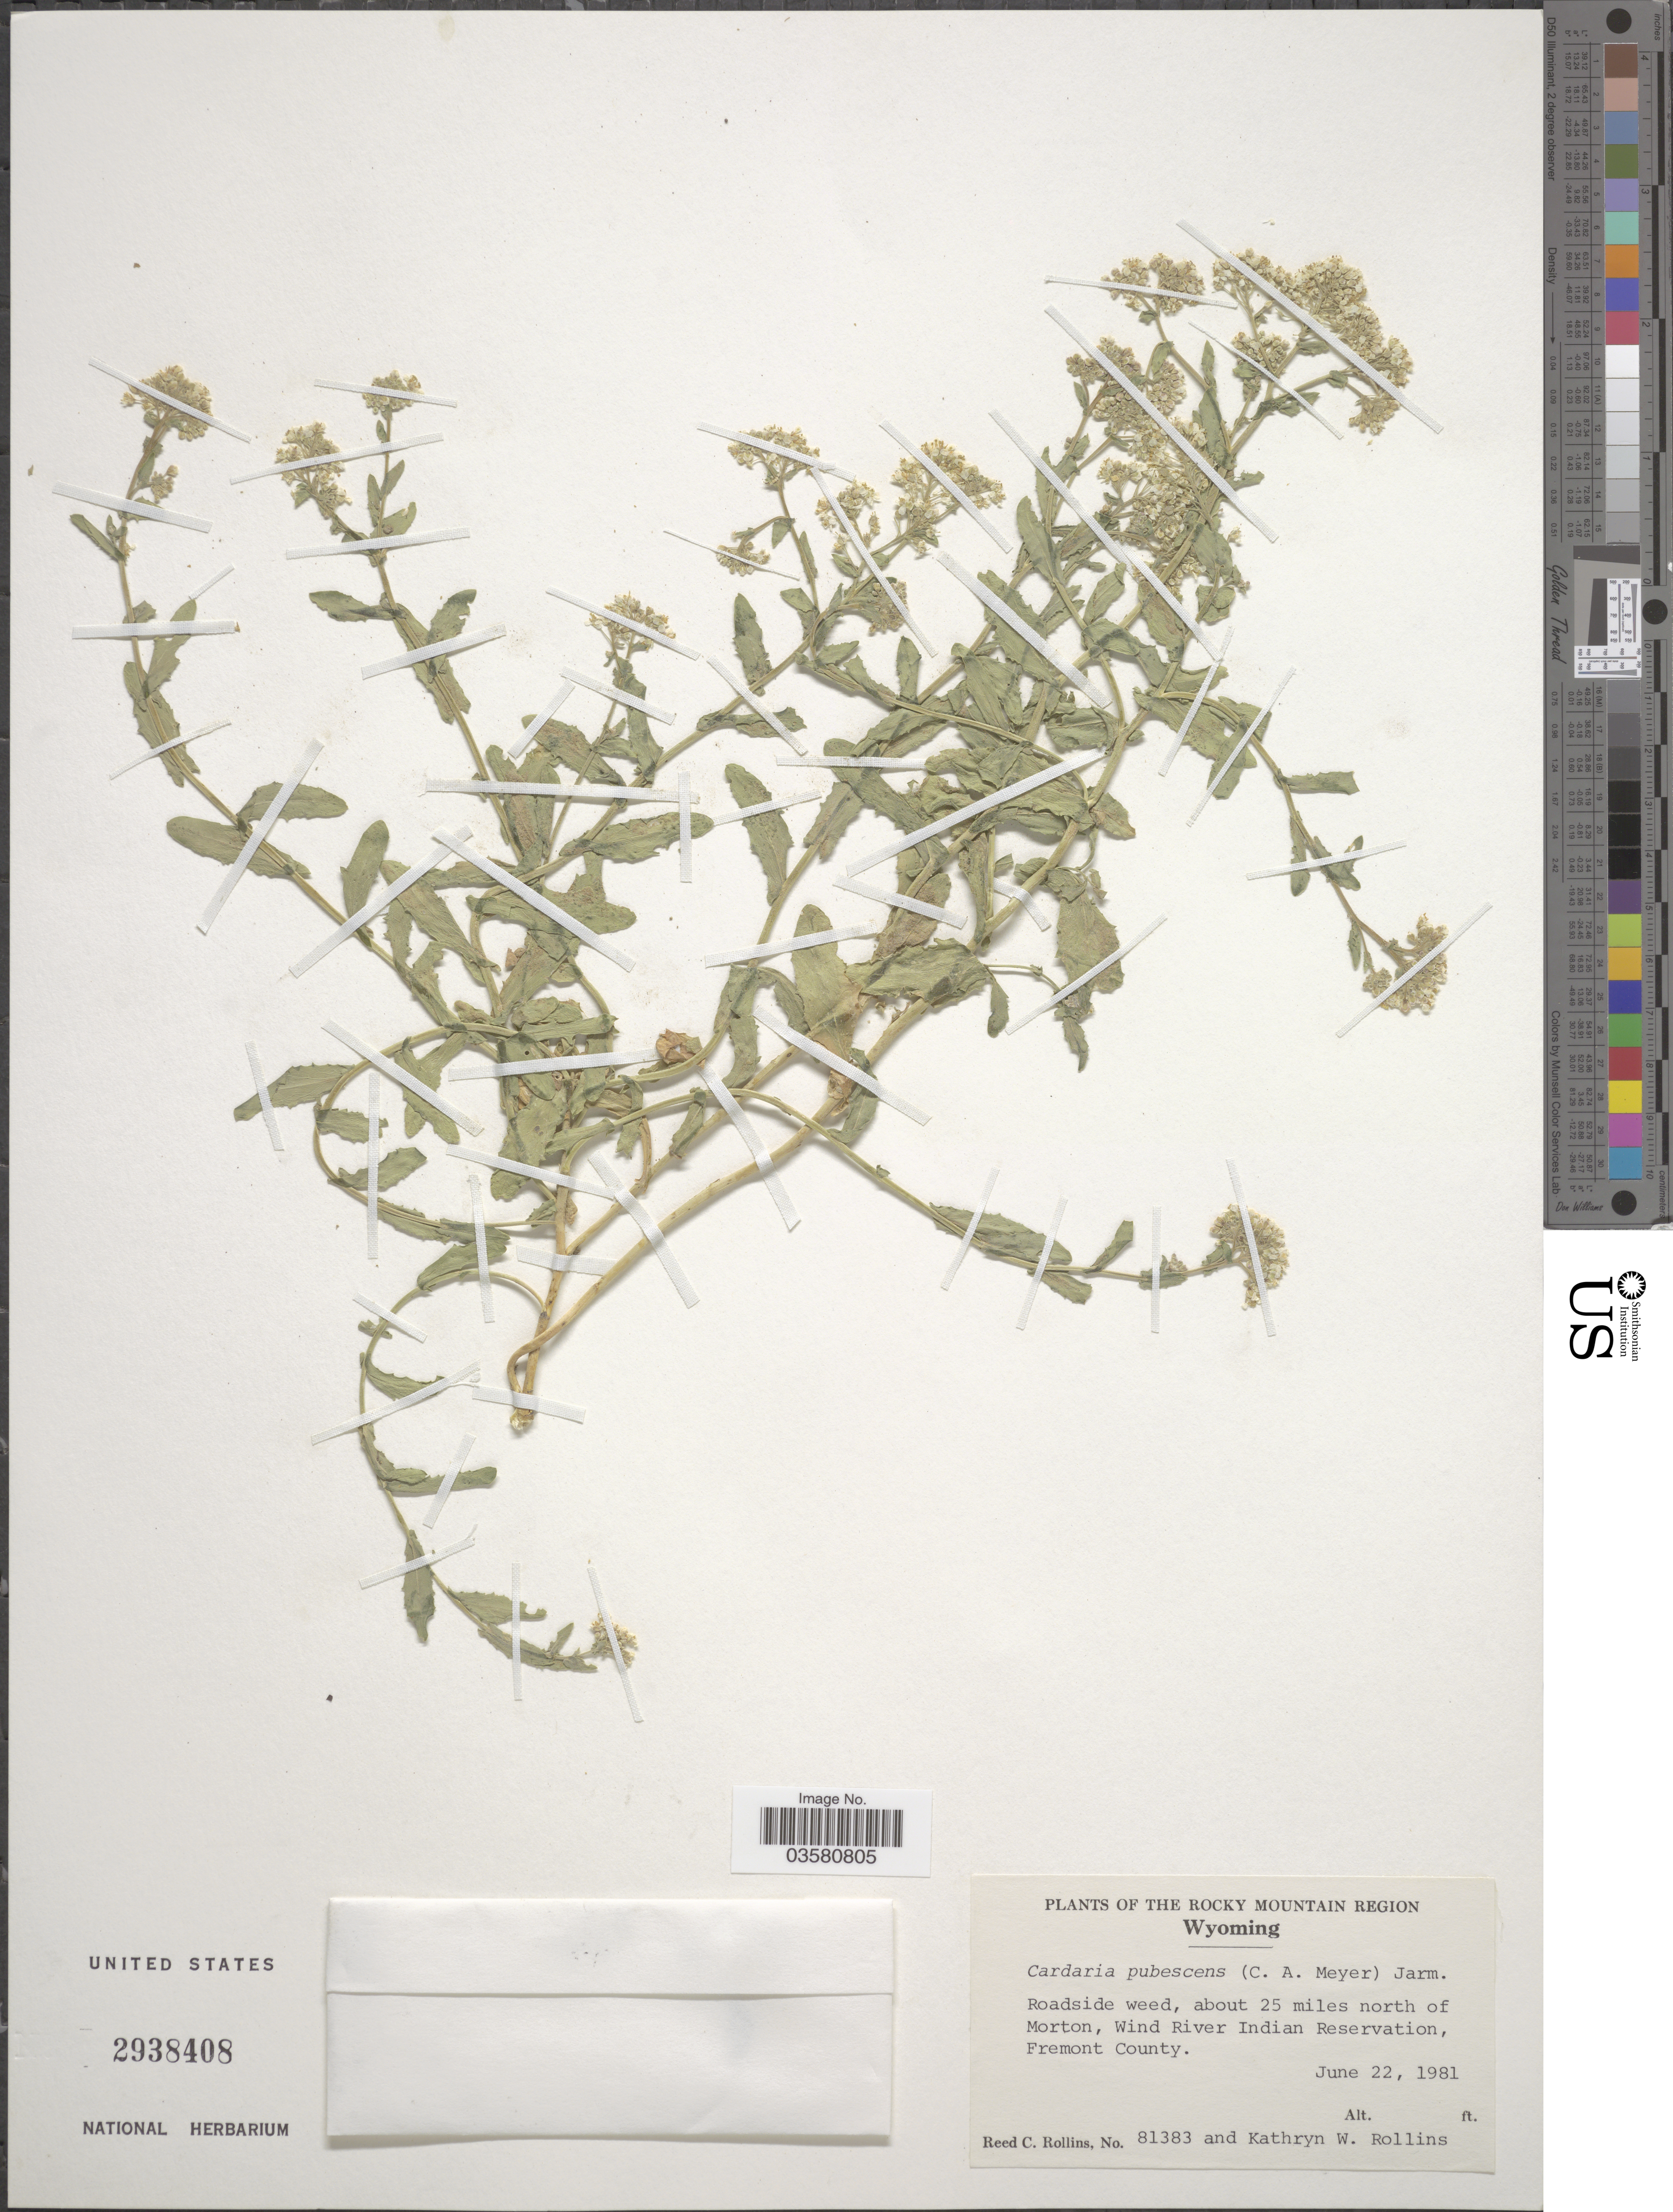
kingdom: Plantae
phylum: Tracheophyta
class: Magnoliopsida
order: Brassicales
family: Brassicaceae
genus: Lepidium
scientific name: Lepidium appelianum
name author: Al-Shehbaz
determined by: Strong, M. T., (US), Smithsonian Institution - National Museum of Natural History (UNITED STATES)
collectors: R. C. Rollins & K. W. Rollins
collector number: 81383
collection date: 1981-06-22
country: United States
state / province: Wyoming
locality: The Rocky Mountain Region. About 25 miles north of Morton, Wind River Indian Reservation, Fremont County.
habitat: roadside weed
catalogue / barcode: US 2938408